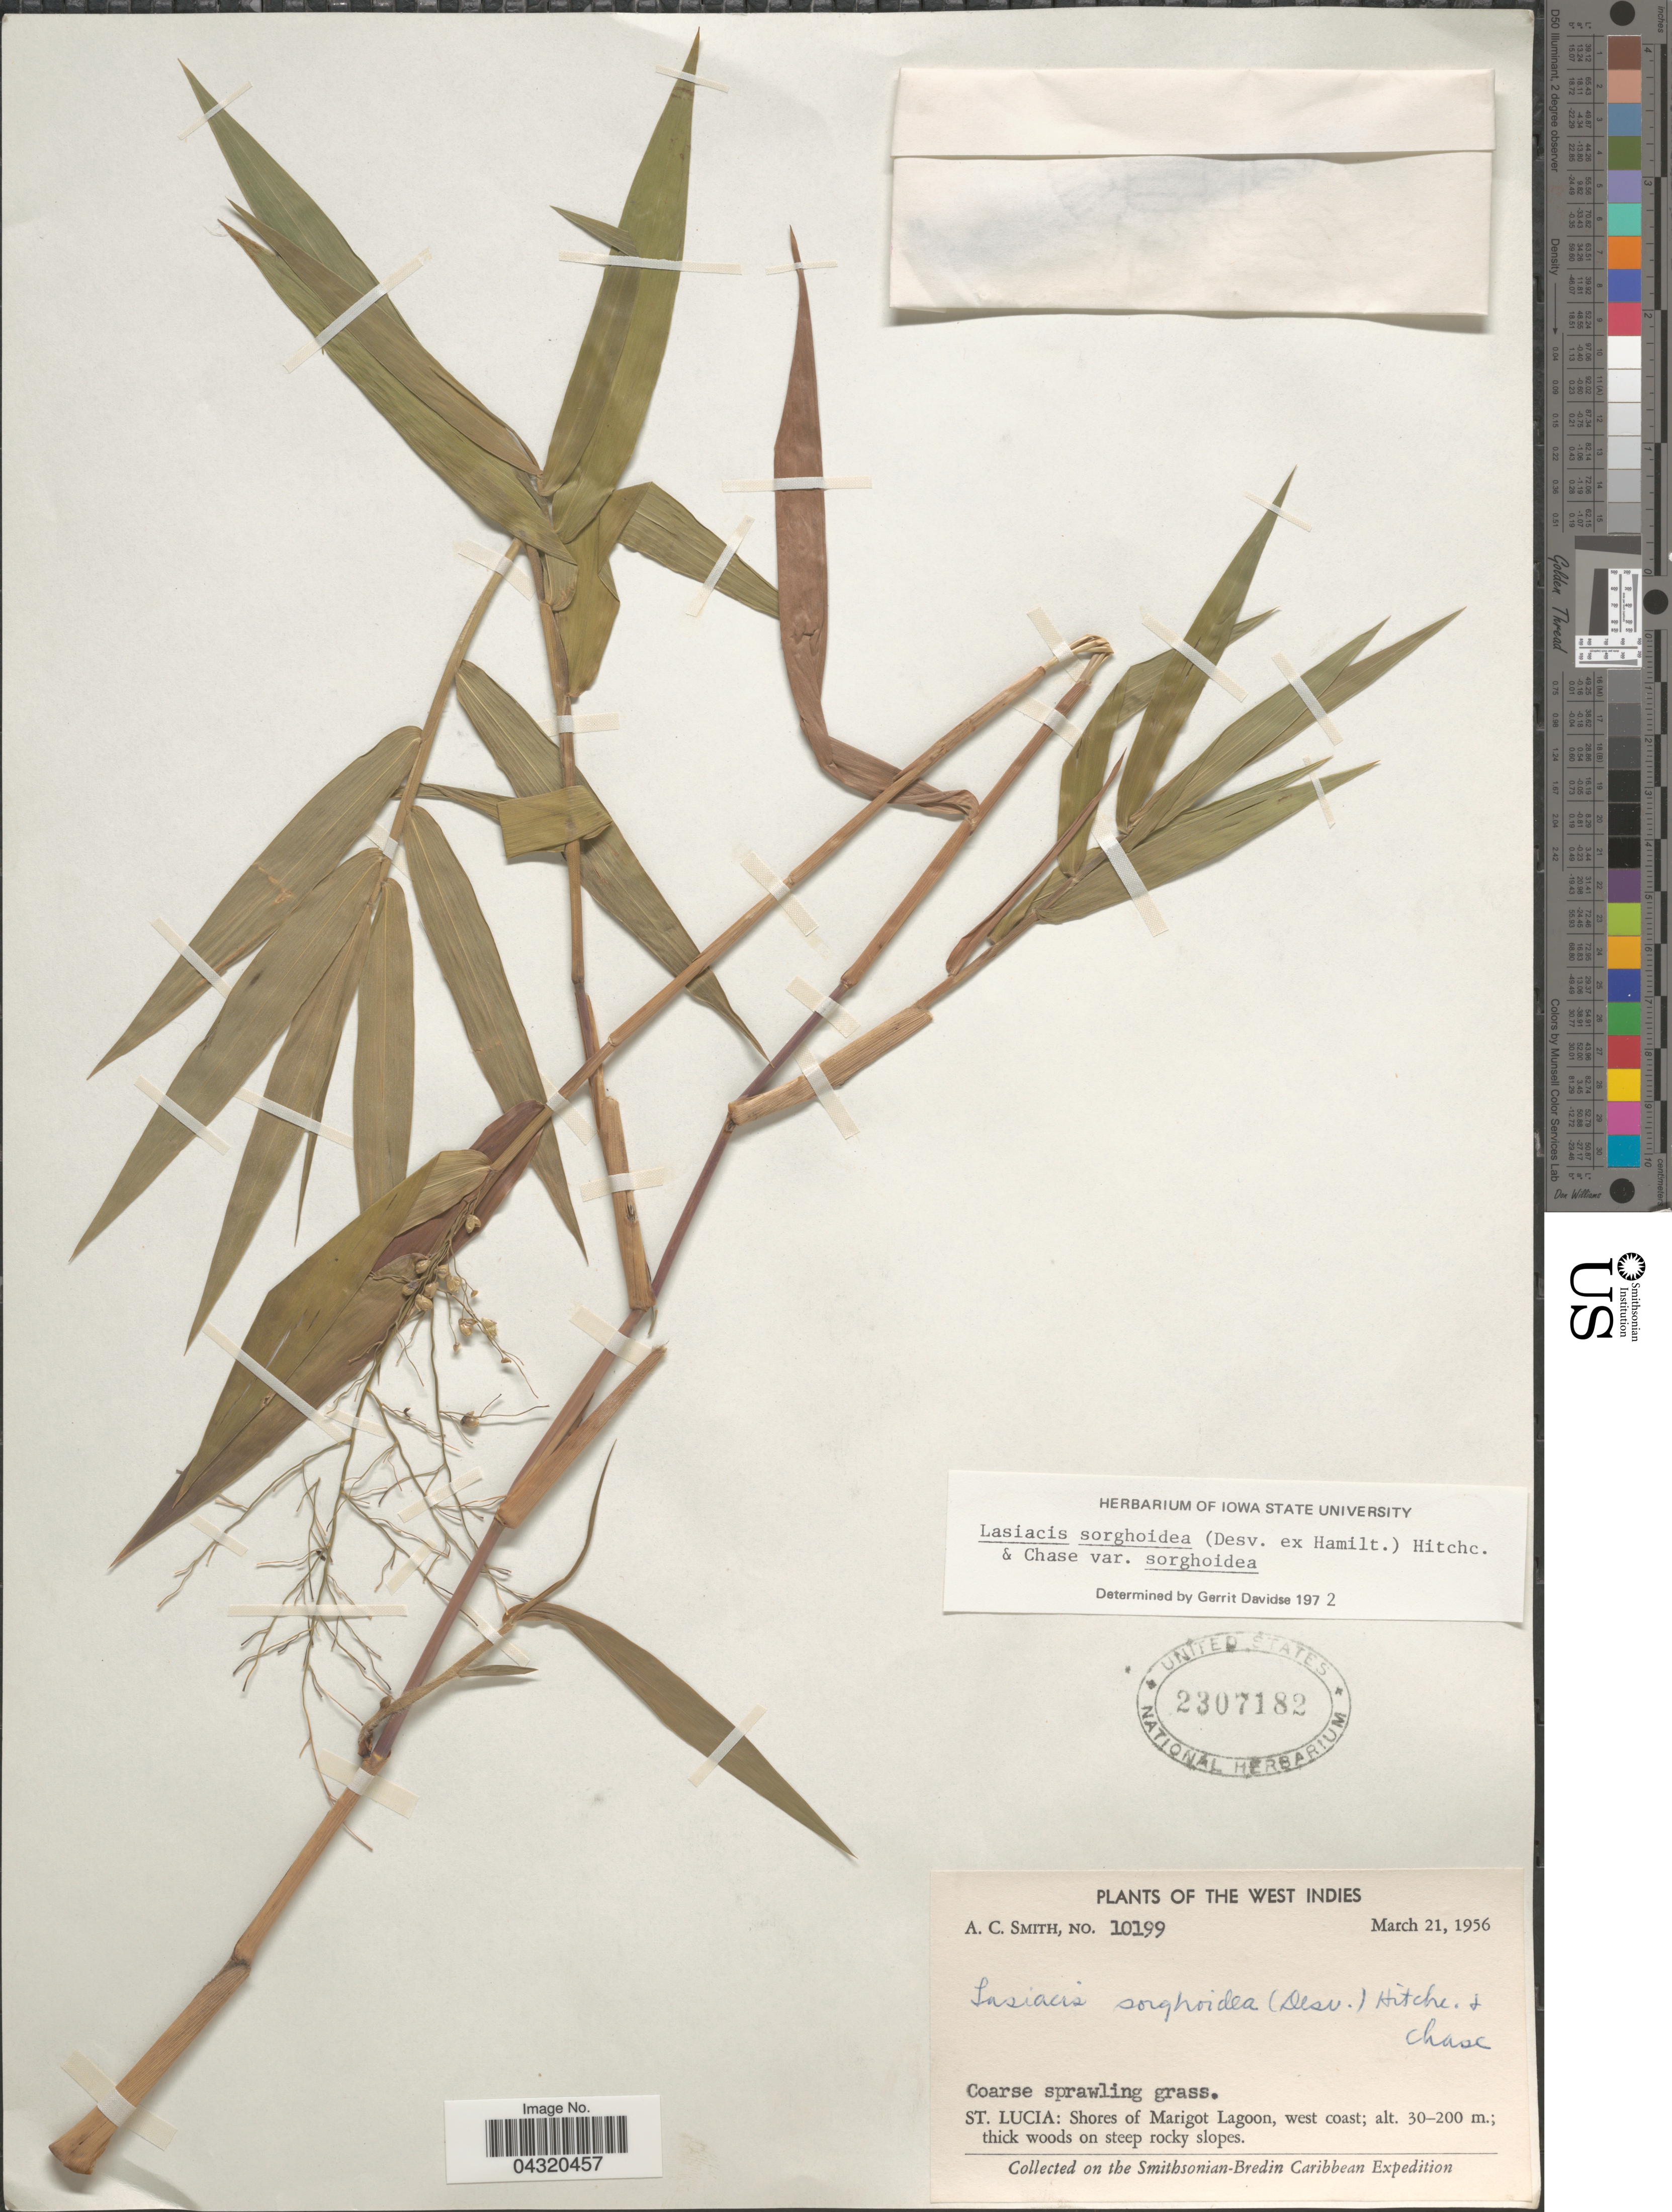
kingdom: Plantae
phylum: Tracheophyta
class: Liliopsida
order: Poales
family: Poaceae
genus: Lasiacis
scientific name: Lasiacis sorghoidea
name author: (Desv. ex Ham.) Hitchc. & Chase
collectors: A. C. Smith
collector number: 10199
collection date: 1956-03-21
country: St. Lucia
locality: The West Indies. St. Lucia: Shores of Marigot Lagoon, west coast; thick woods on steep rocky slopes. On the Smithsonian-Bredin Caribbean Expedition.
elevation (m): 30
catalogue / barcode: US 2307182